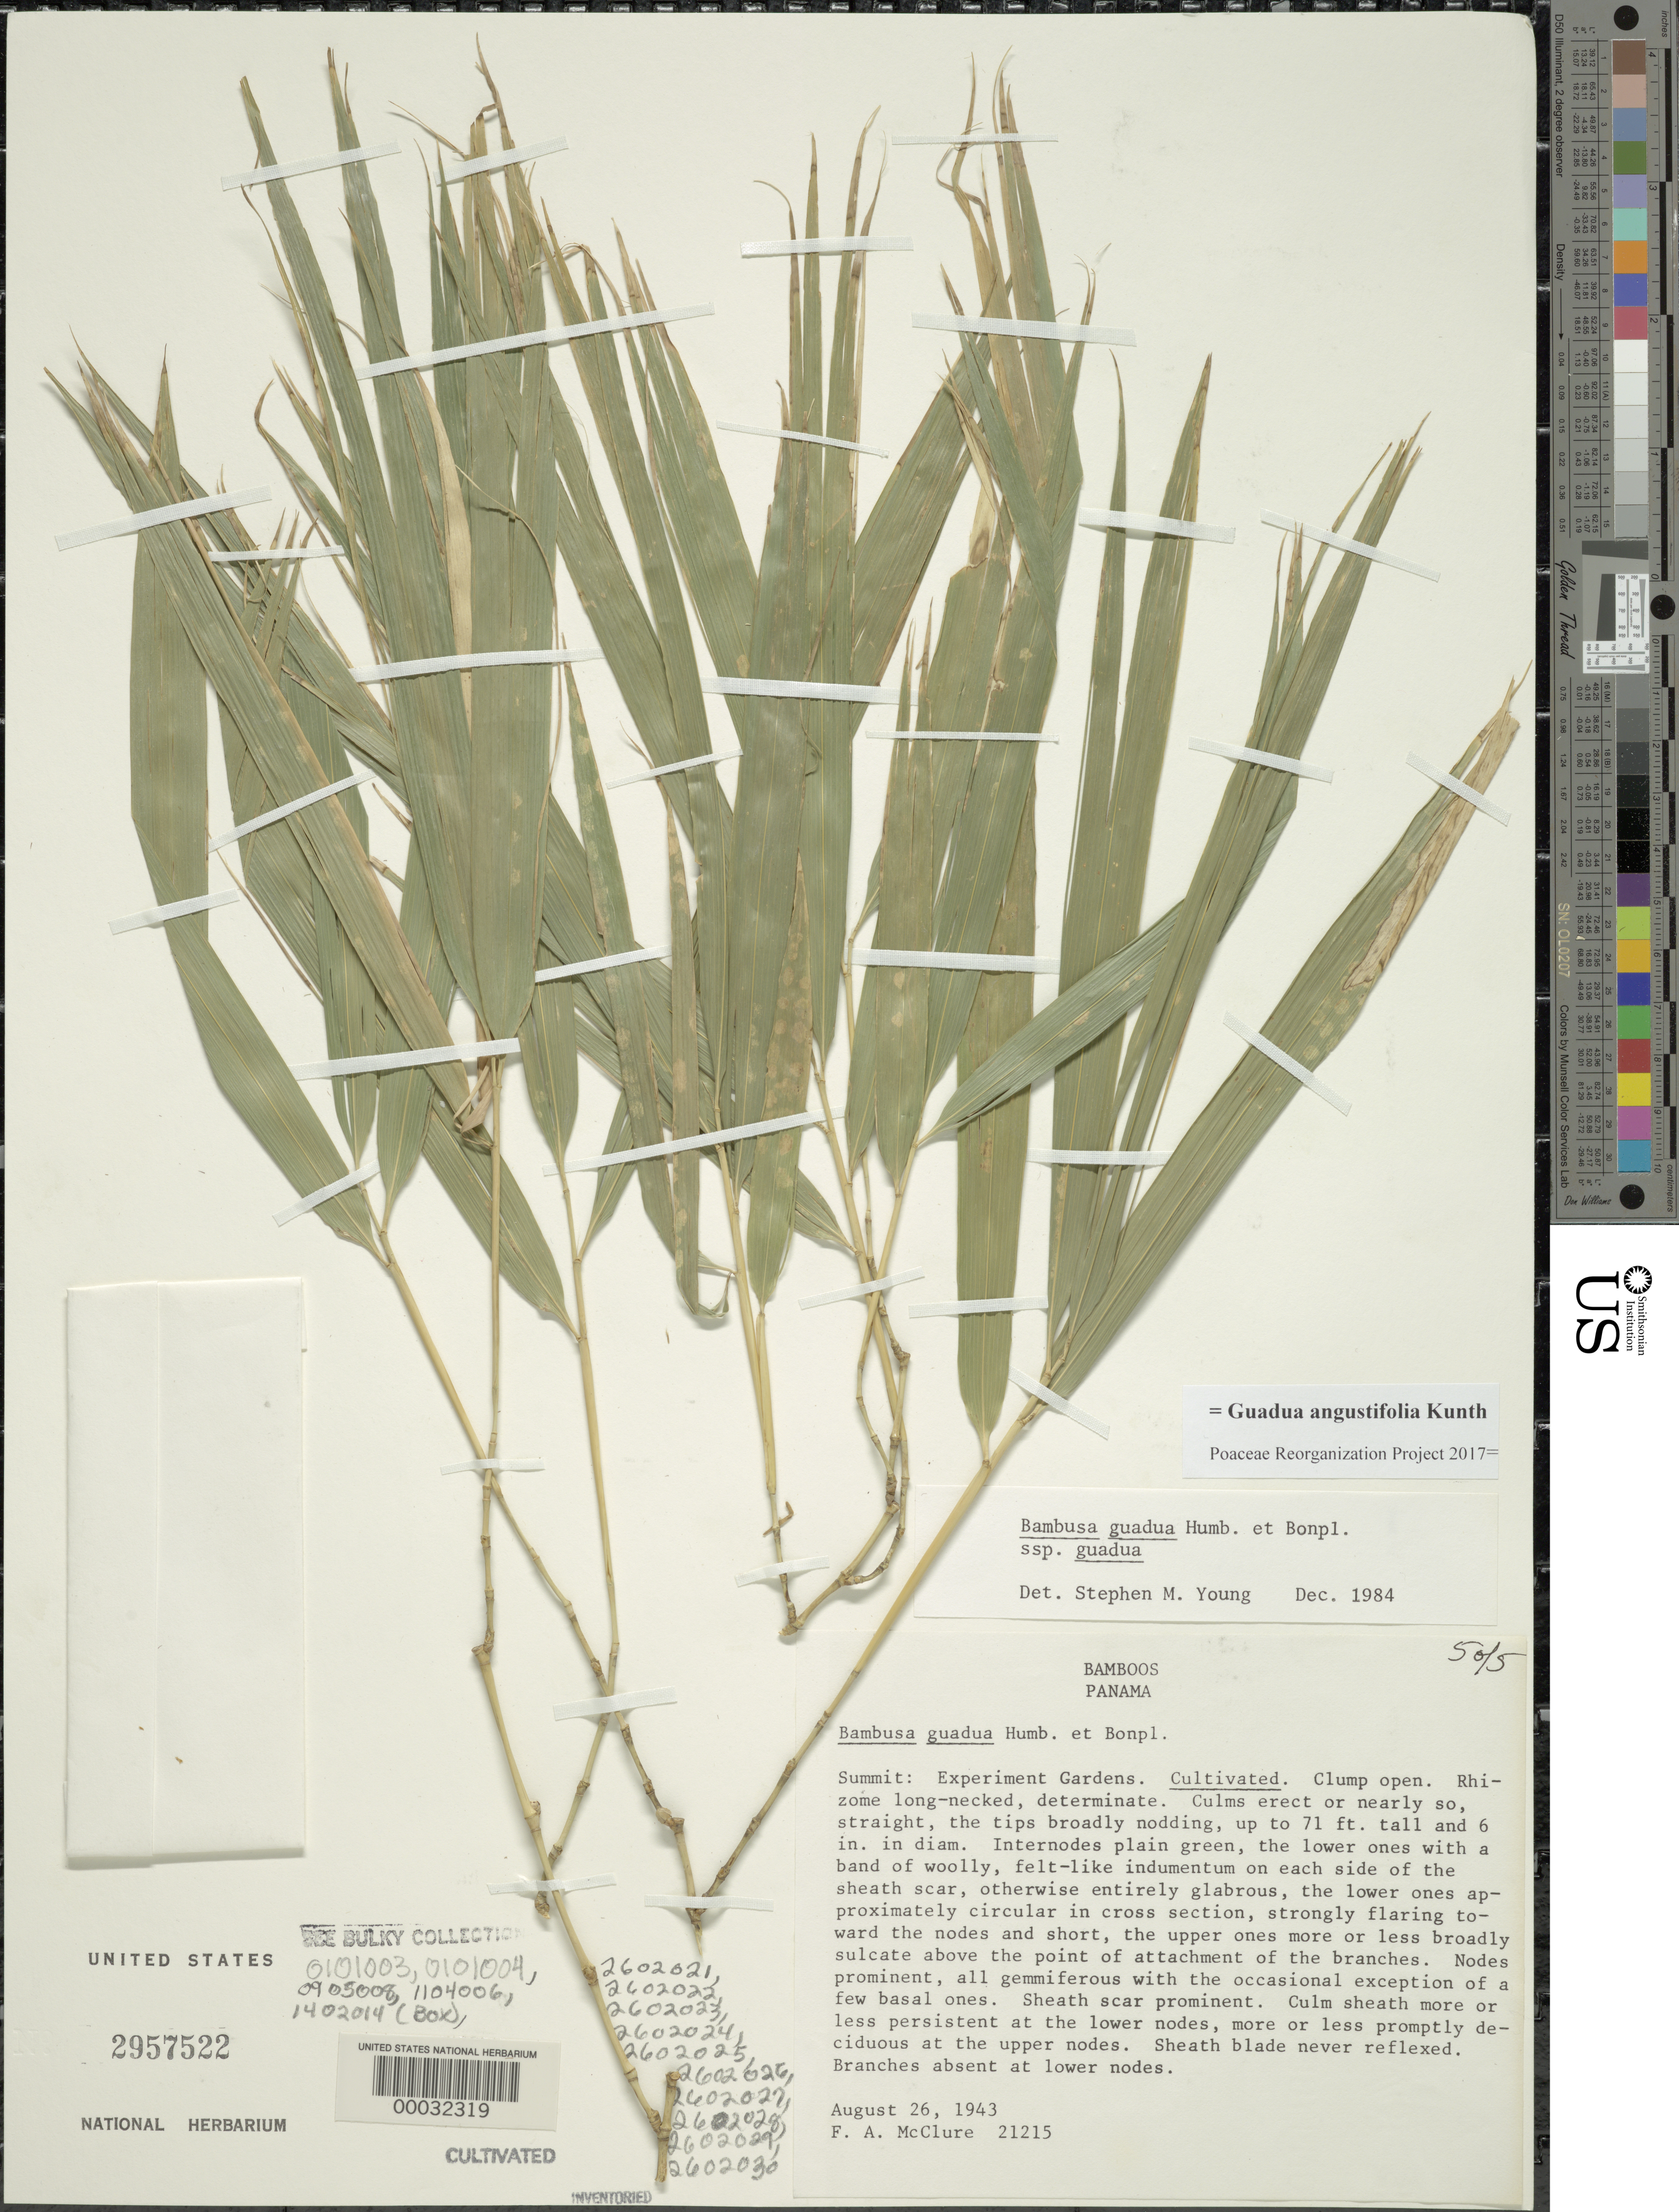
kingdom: Plantae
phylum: Tracheophyta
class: Liliopsida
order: Poales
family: Poaceae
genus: Guadua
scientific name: Guadua angustifolia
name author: Kunth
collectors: F. A. McClure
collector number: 21215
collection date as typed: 26 Aug 1943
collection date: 1943-08-26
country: Panama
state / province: Panamá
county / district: Canal Zone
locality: Experimental Gardens, Summit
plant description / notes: See set of twelve sheets and bulky objects as well.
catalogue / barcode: US 2957522